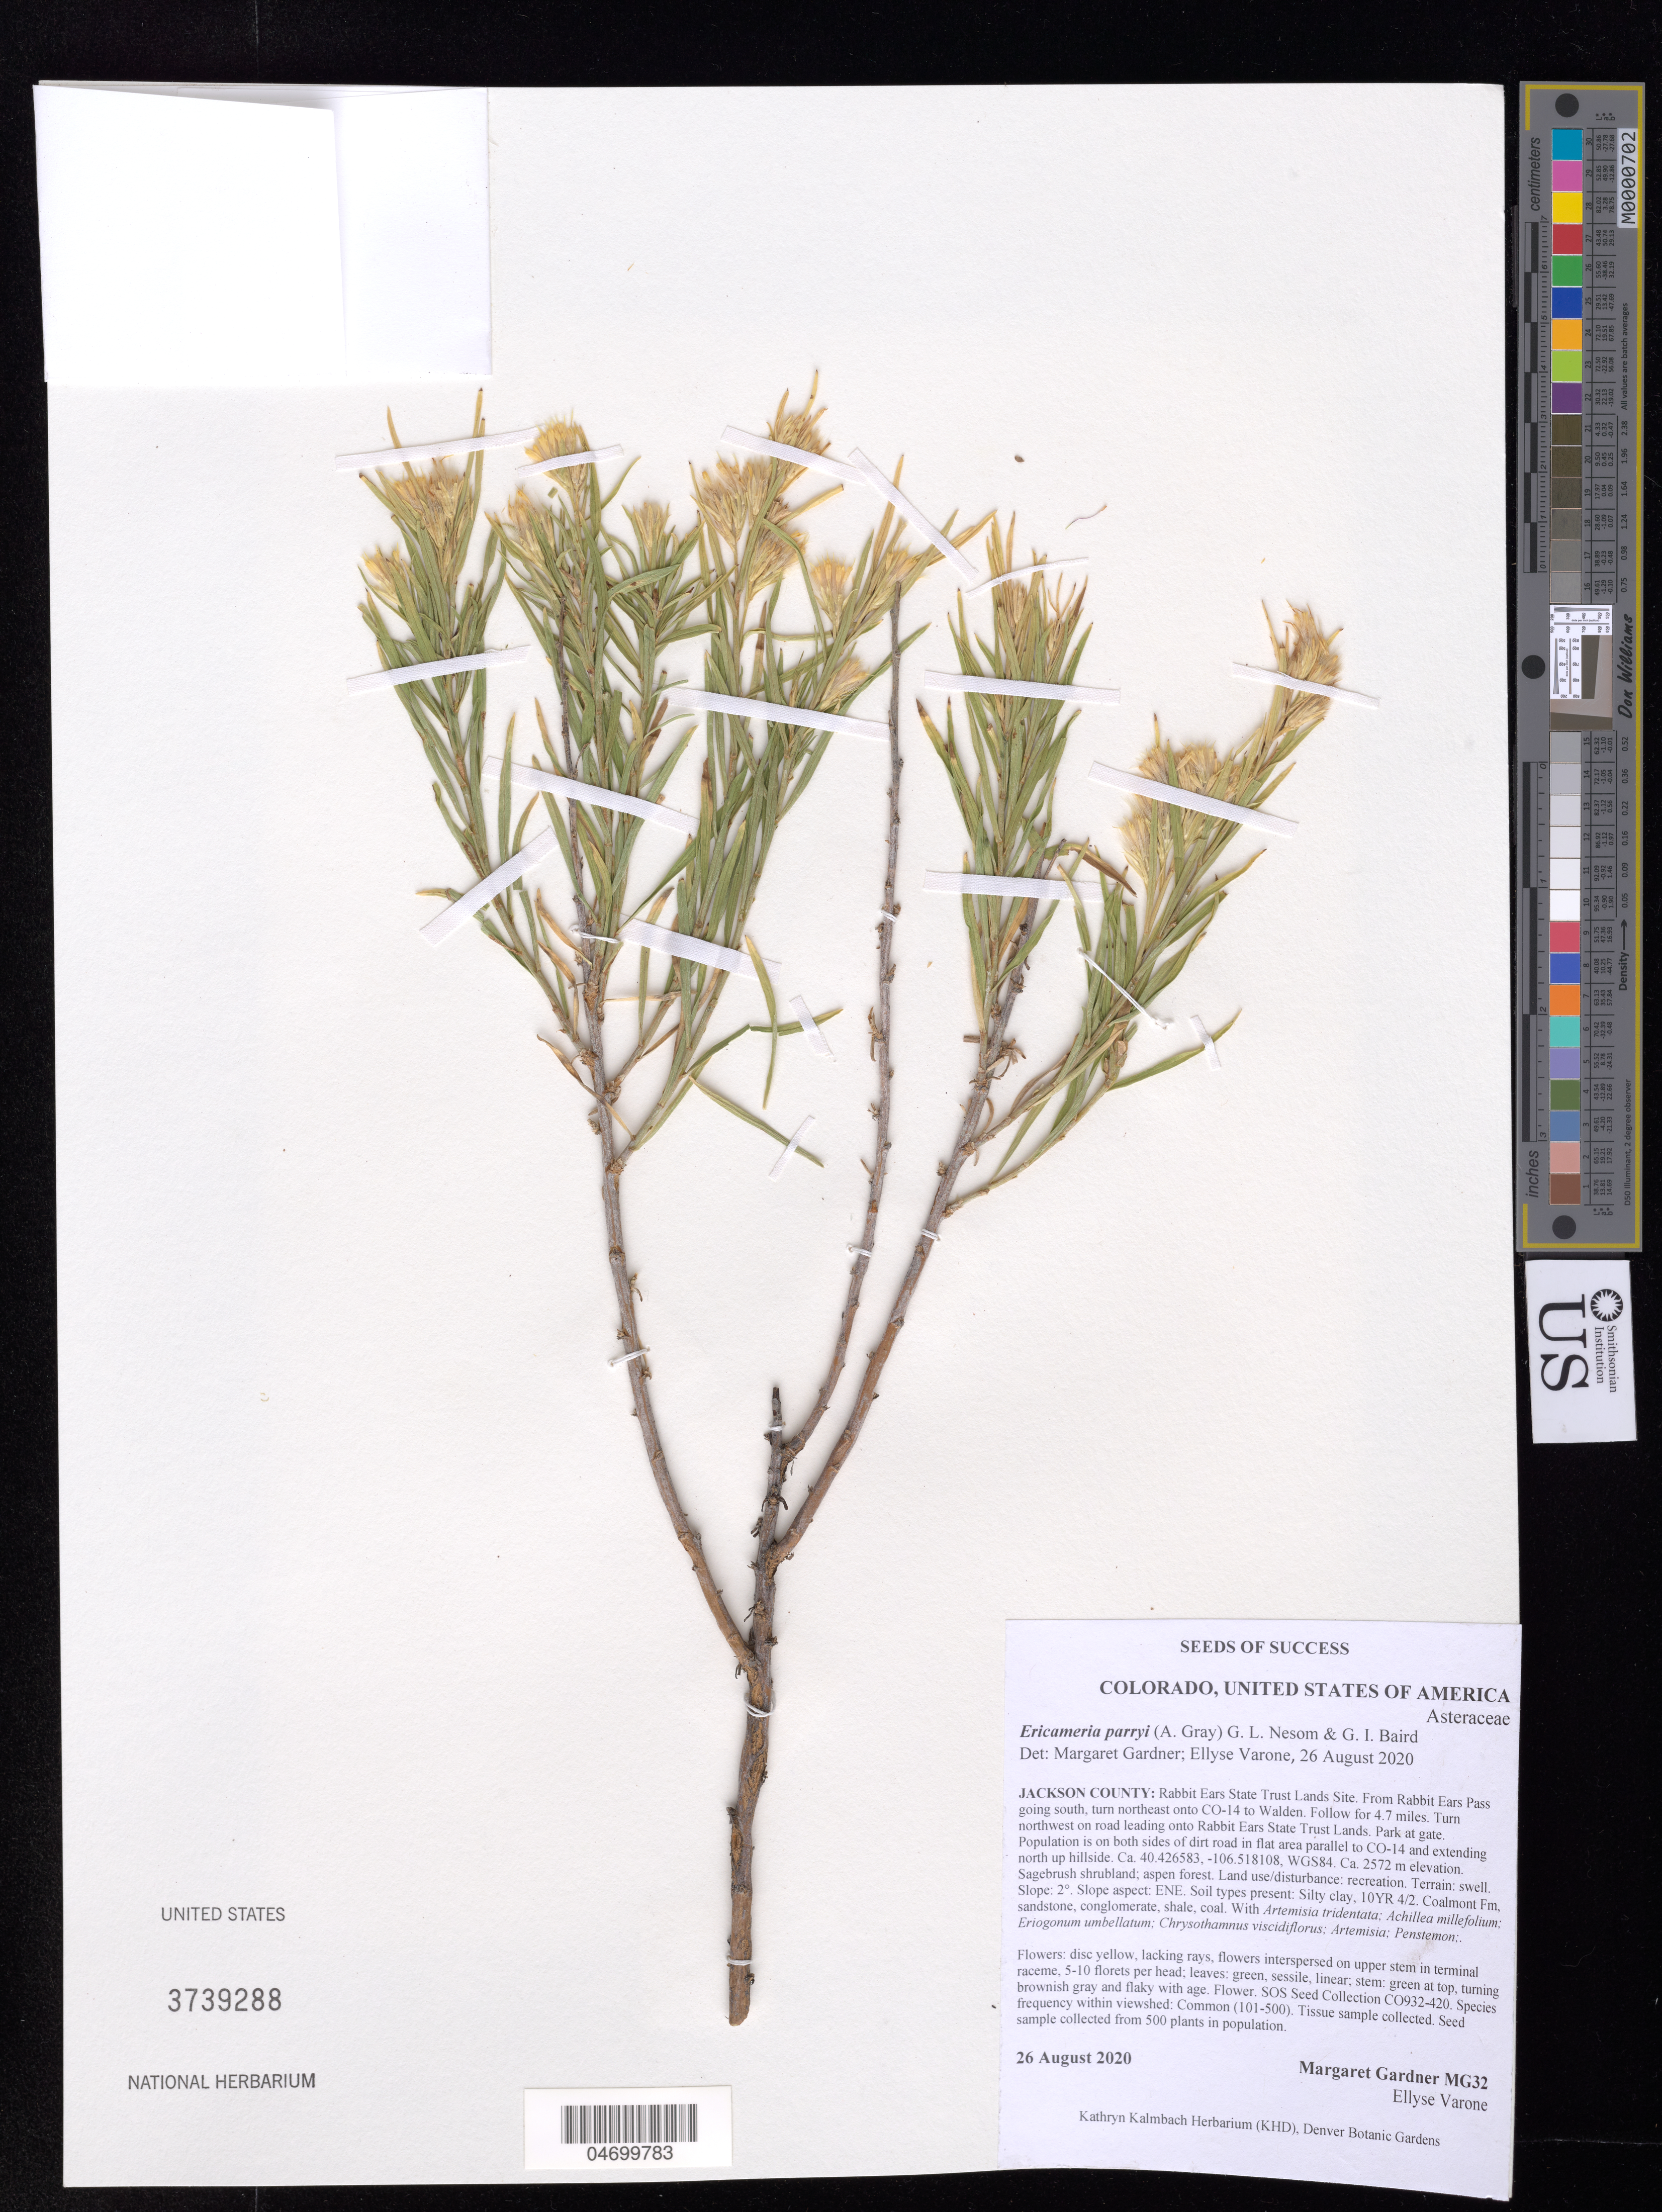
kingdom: Plantae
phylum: Tracheophyta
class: Magnoliopsida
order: Asterales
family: Asteraceae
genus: Ericameria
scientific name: Ericameria parryi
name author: (A. Gray) G.L. Nesom & G.I. Baird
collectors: M. Gardner & E. Varone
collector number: MG32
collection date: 2020-08-26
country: United States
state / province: Colorado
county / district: Jackson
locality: Rabbit Ears Trust Lands Site.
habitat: Sagebrush shrubland; aspen forest. Terrain: swell. Silty clay, Coalmont Fm, sandstone, conglomerate, shale, coal. With Artemisia tridentata, Achillea millefolium, etc.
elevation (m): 2572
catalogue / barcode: US 3739288